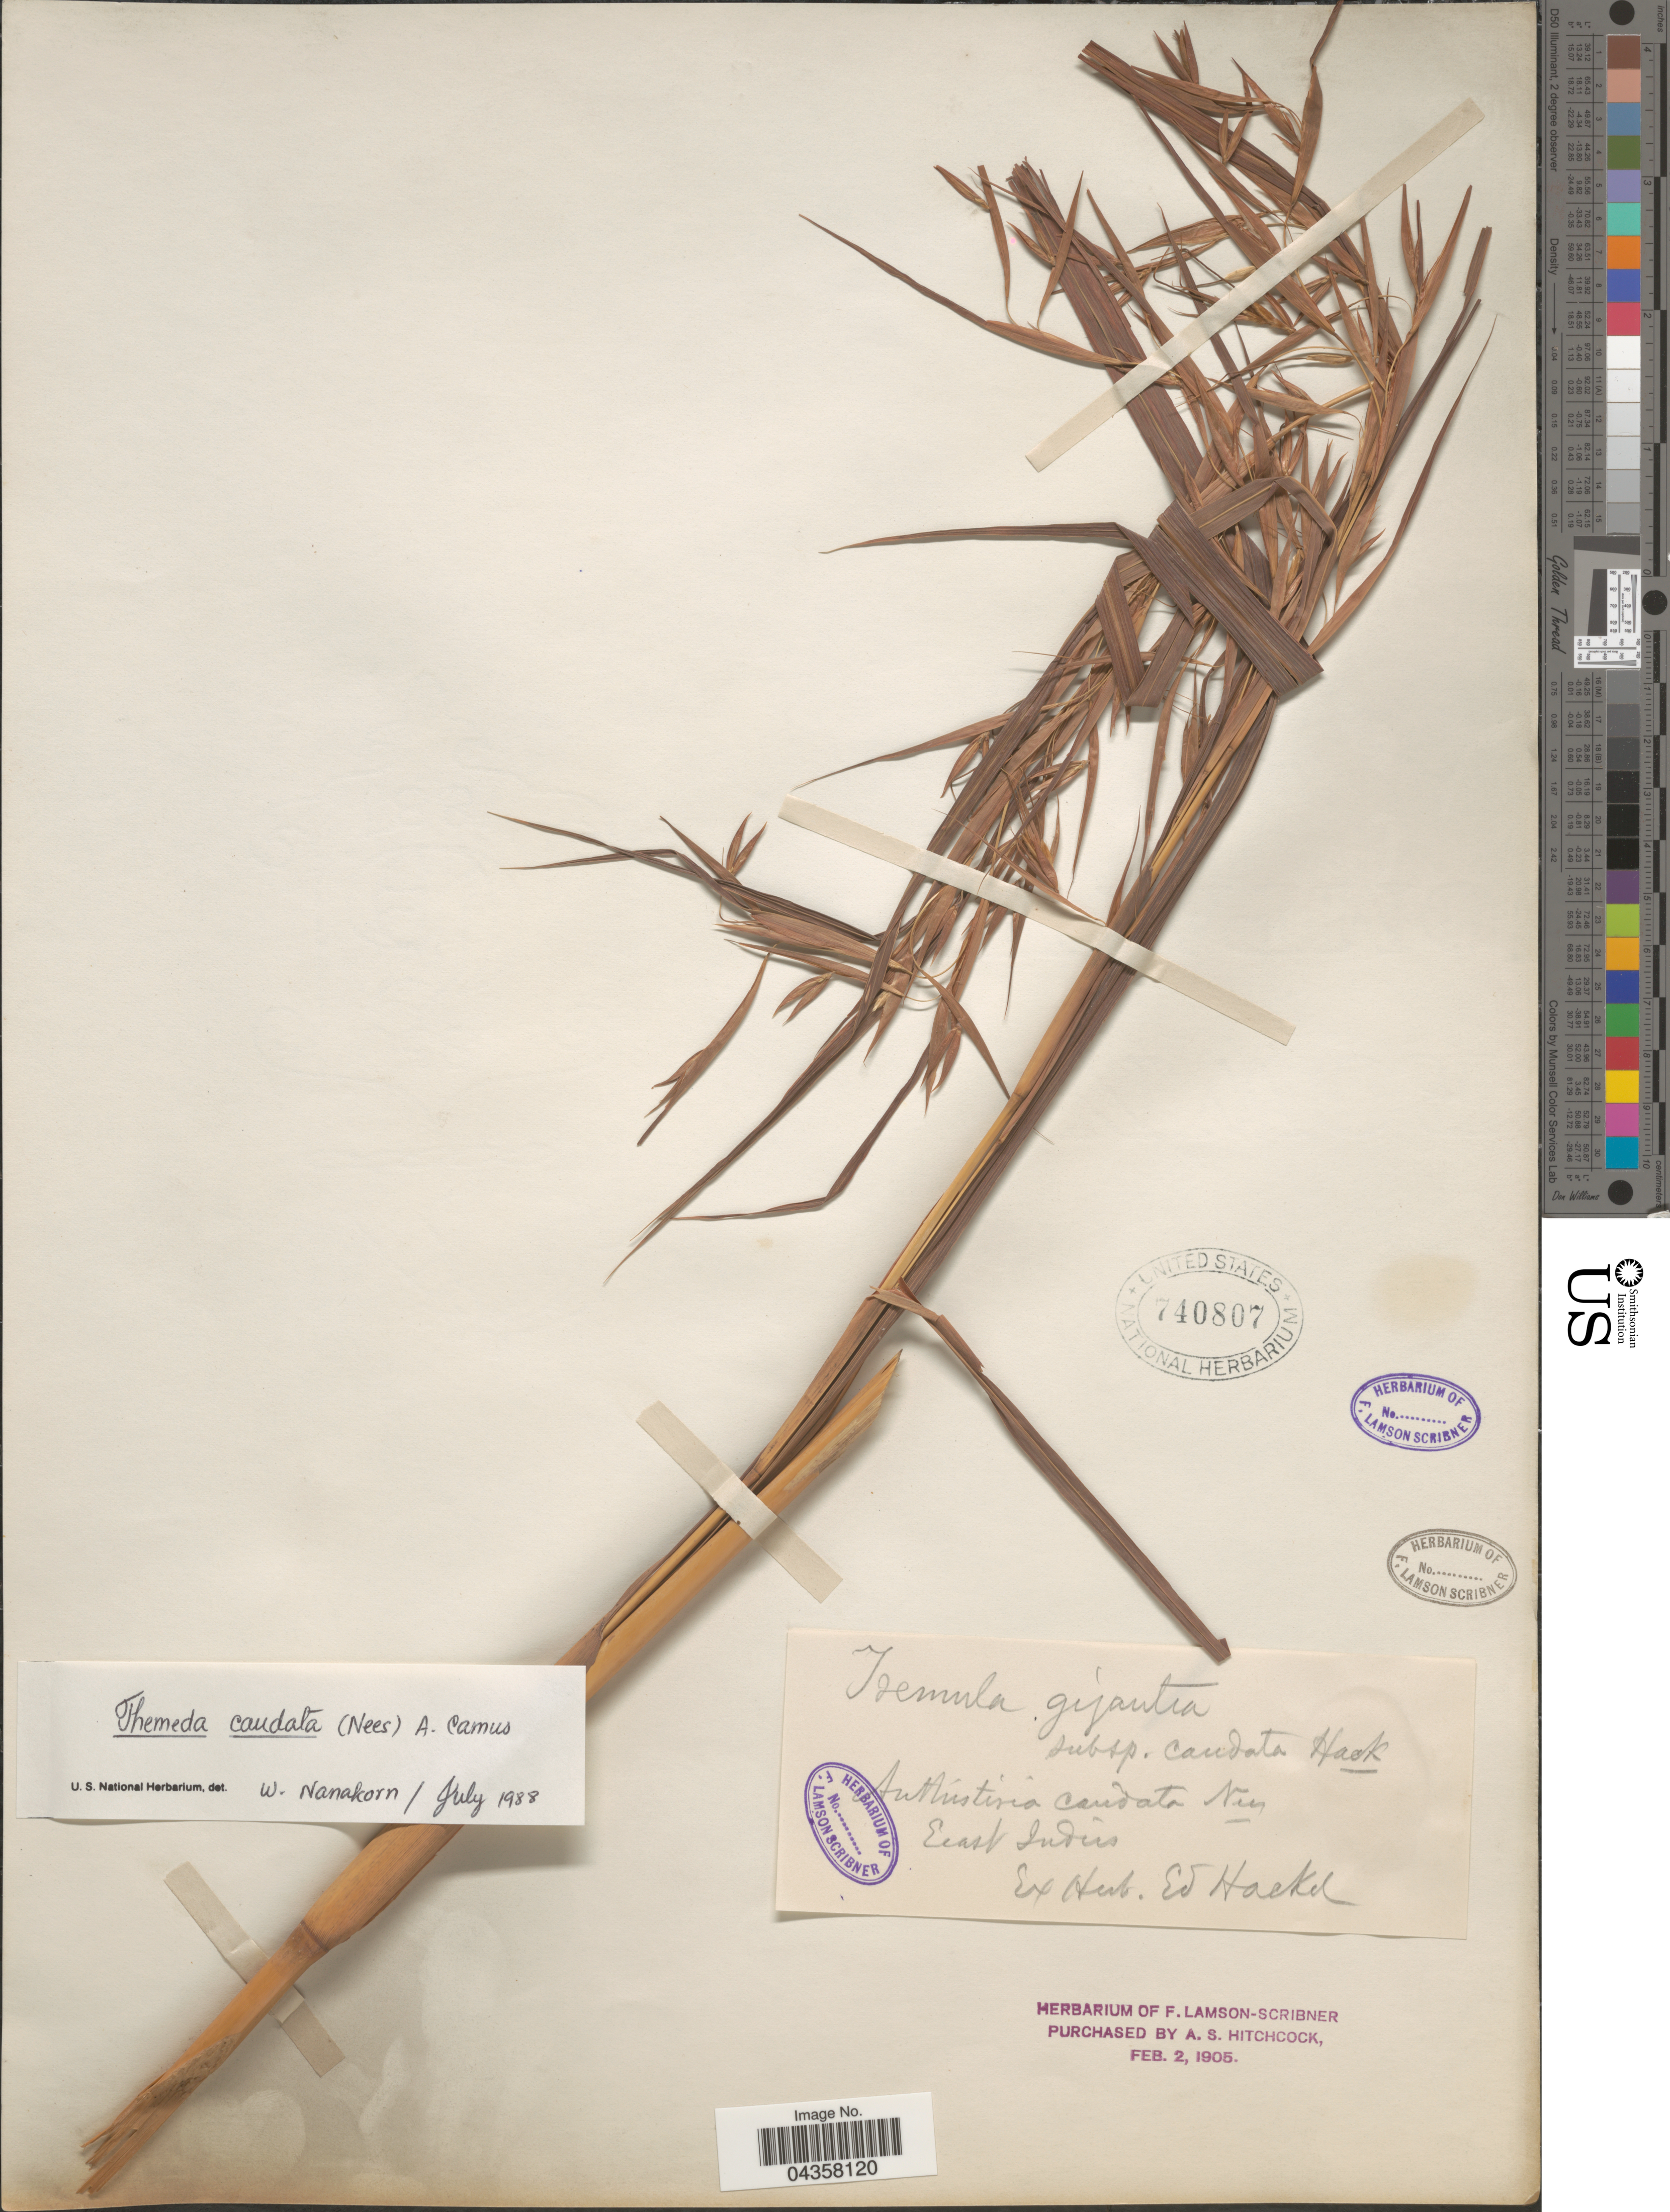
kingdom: Plantae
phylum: Tracheophyta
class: Liliopsida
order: Poales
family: Poaceae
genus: Themeda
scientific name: Themeda caudata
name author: (Nees ex Hook. & Arn.) A. Camus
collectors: ex herb. E. Hackel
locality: East Indies.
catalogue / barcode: US 740807